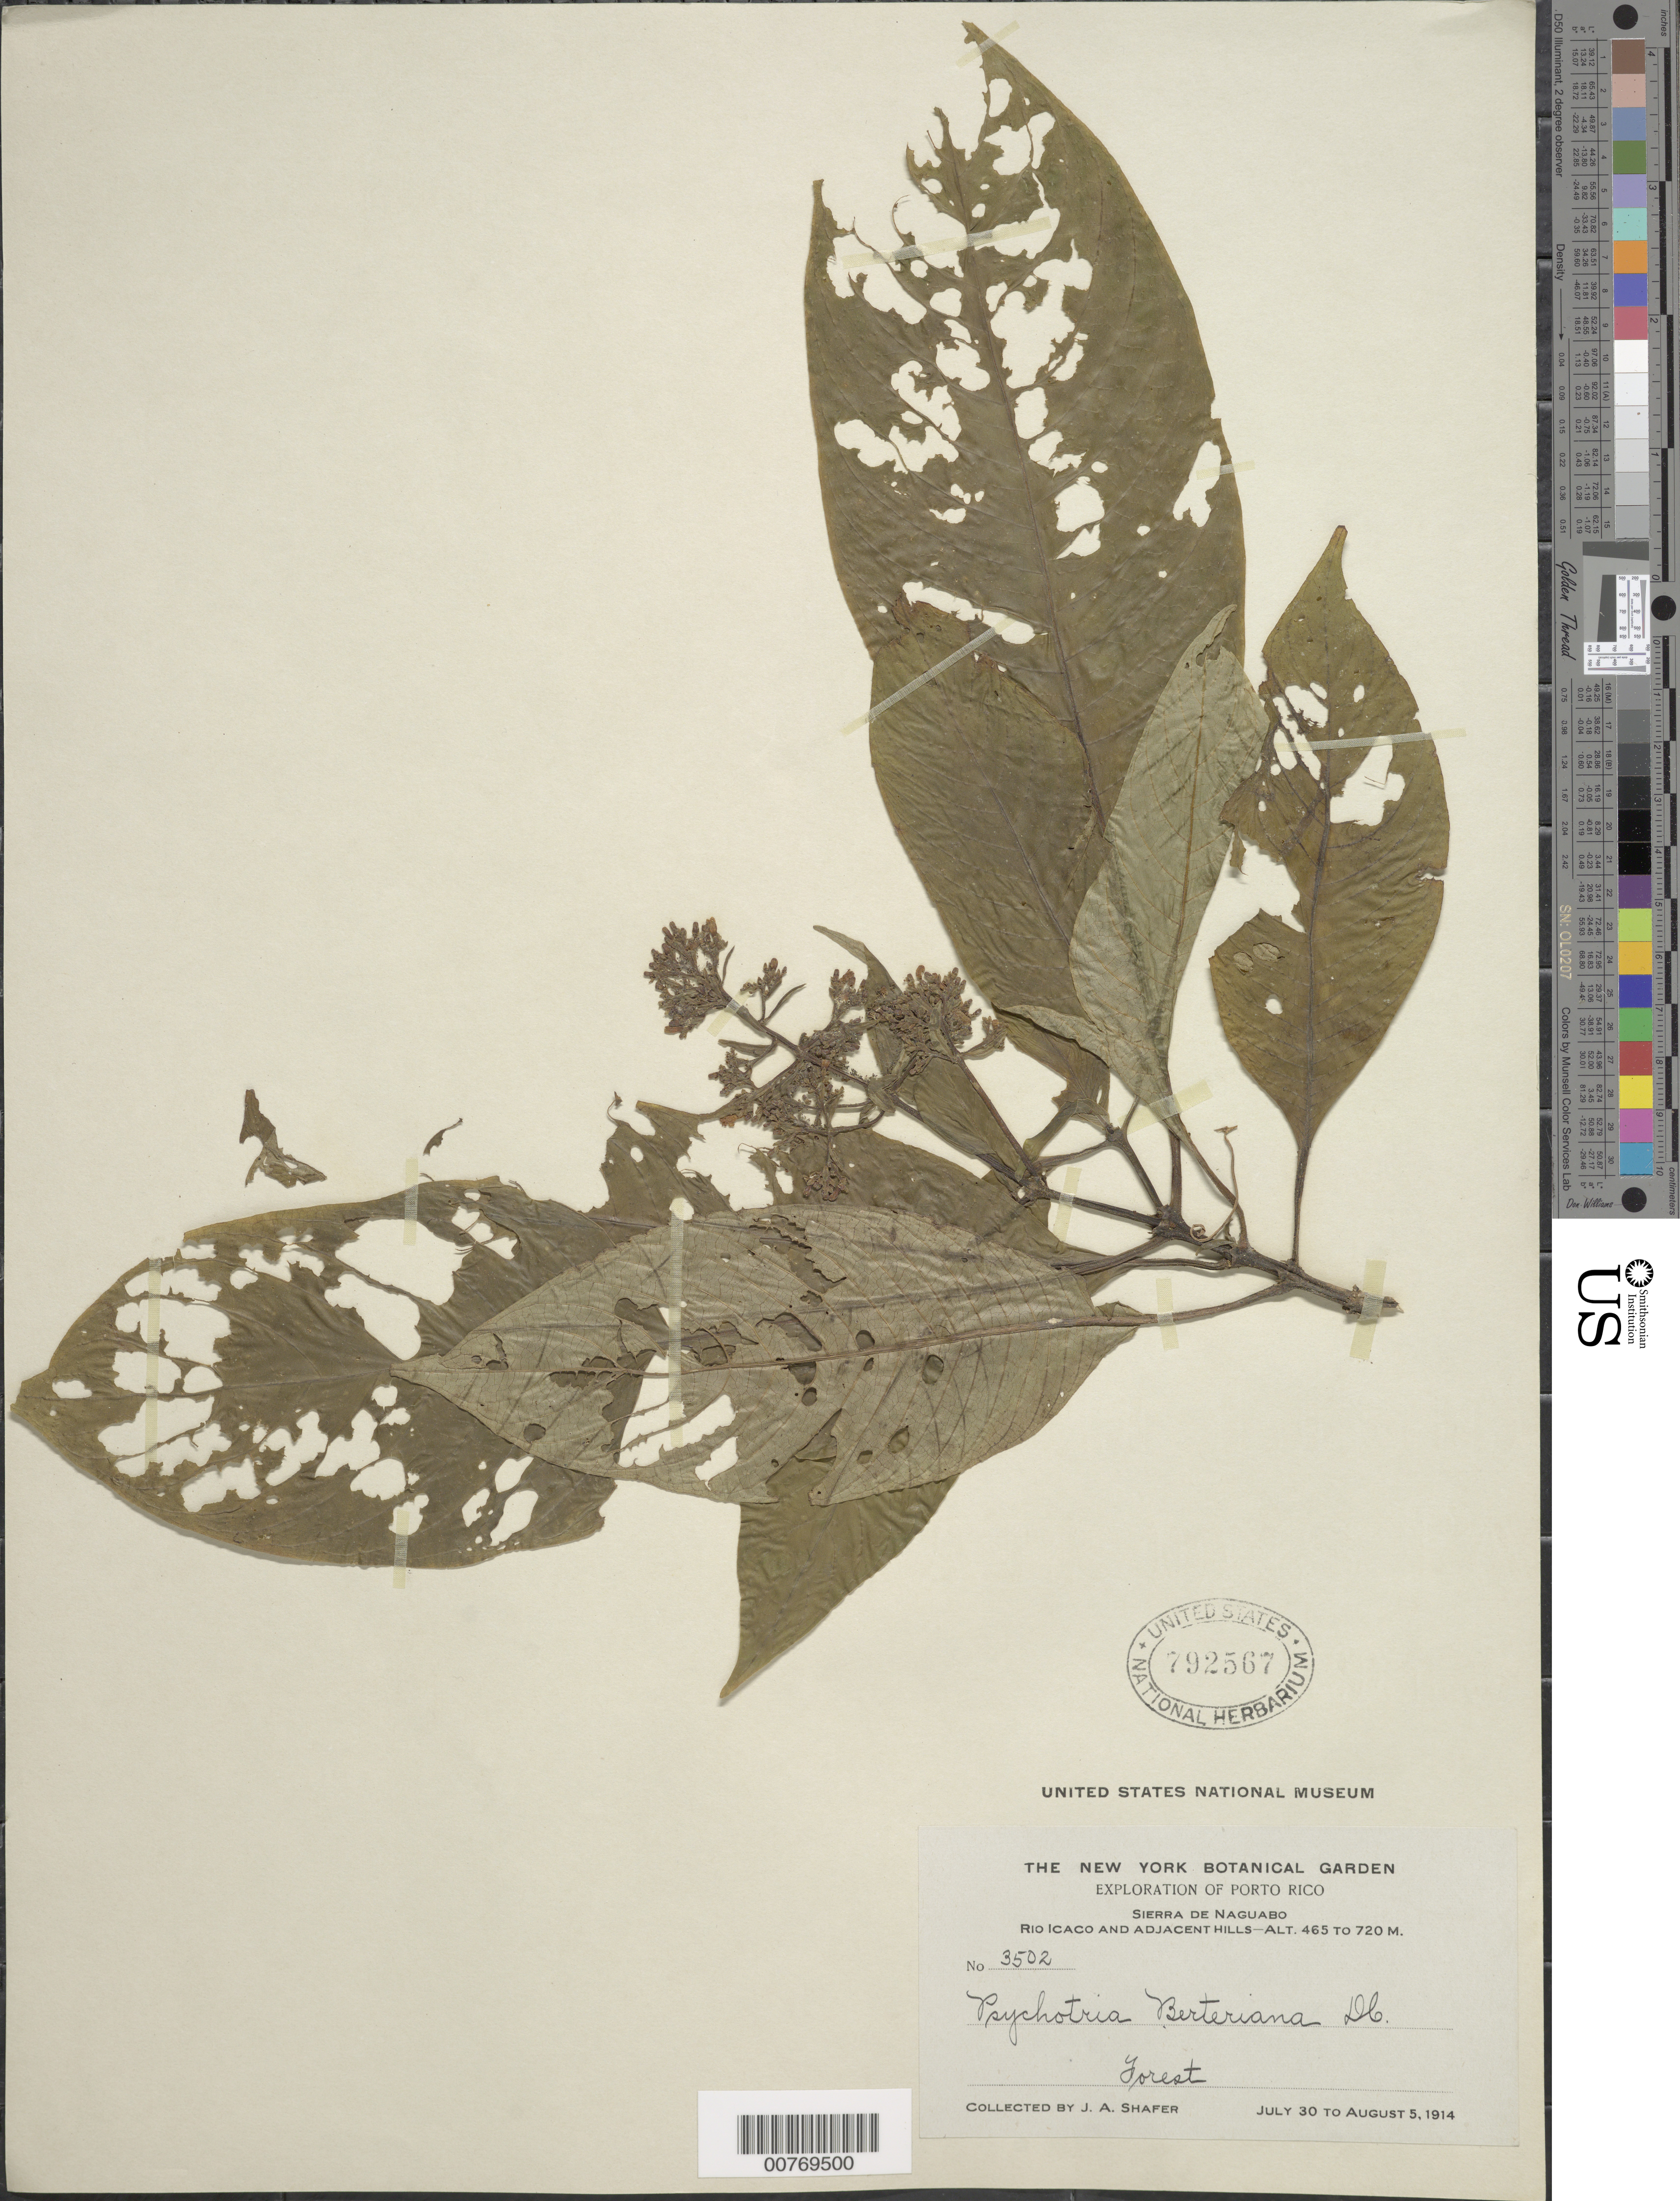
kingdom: Plantae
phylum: Tracheophyta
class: Magnoliopsida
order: Gentianales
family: Rubiaceae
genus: Psychotria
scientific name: Psychotria berteroana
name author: DC.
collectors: J. A. Shafer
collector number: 3502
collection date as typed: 30 Jul 1914 to 05 Aug 1914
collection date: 1914-07-30/1914-08-05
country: Puerto Rico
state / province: Naguabo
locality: Sierra de Naguabo. Río Icaco and adjacent hills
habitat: Forest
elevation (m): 465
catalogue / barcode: US 792567